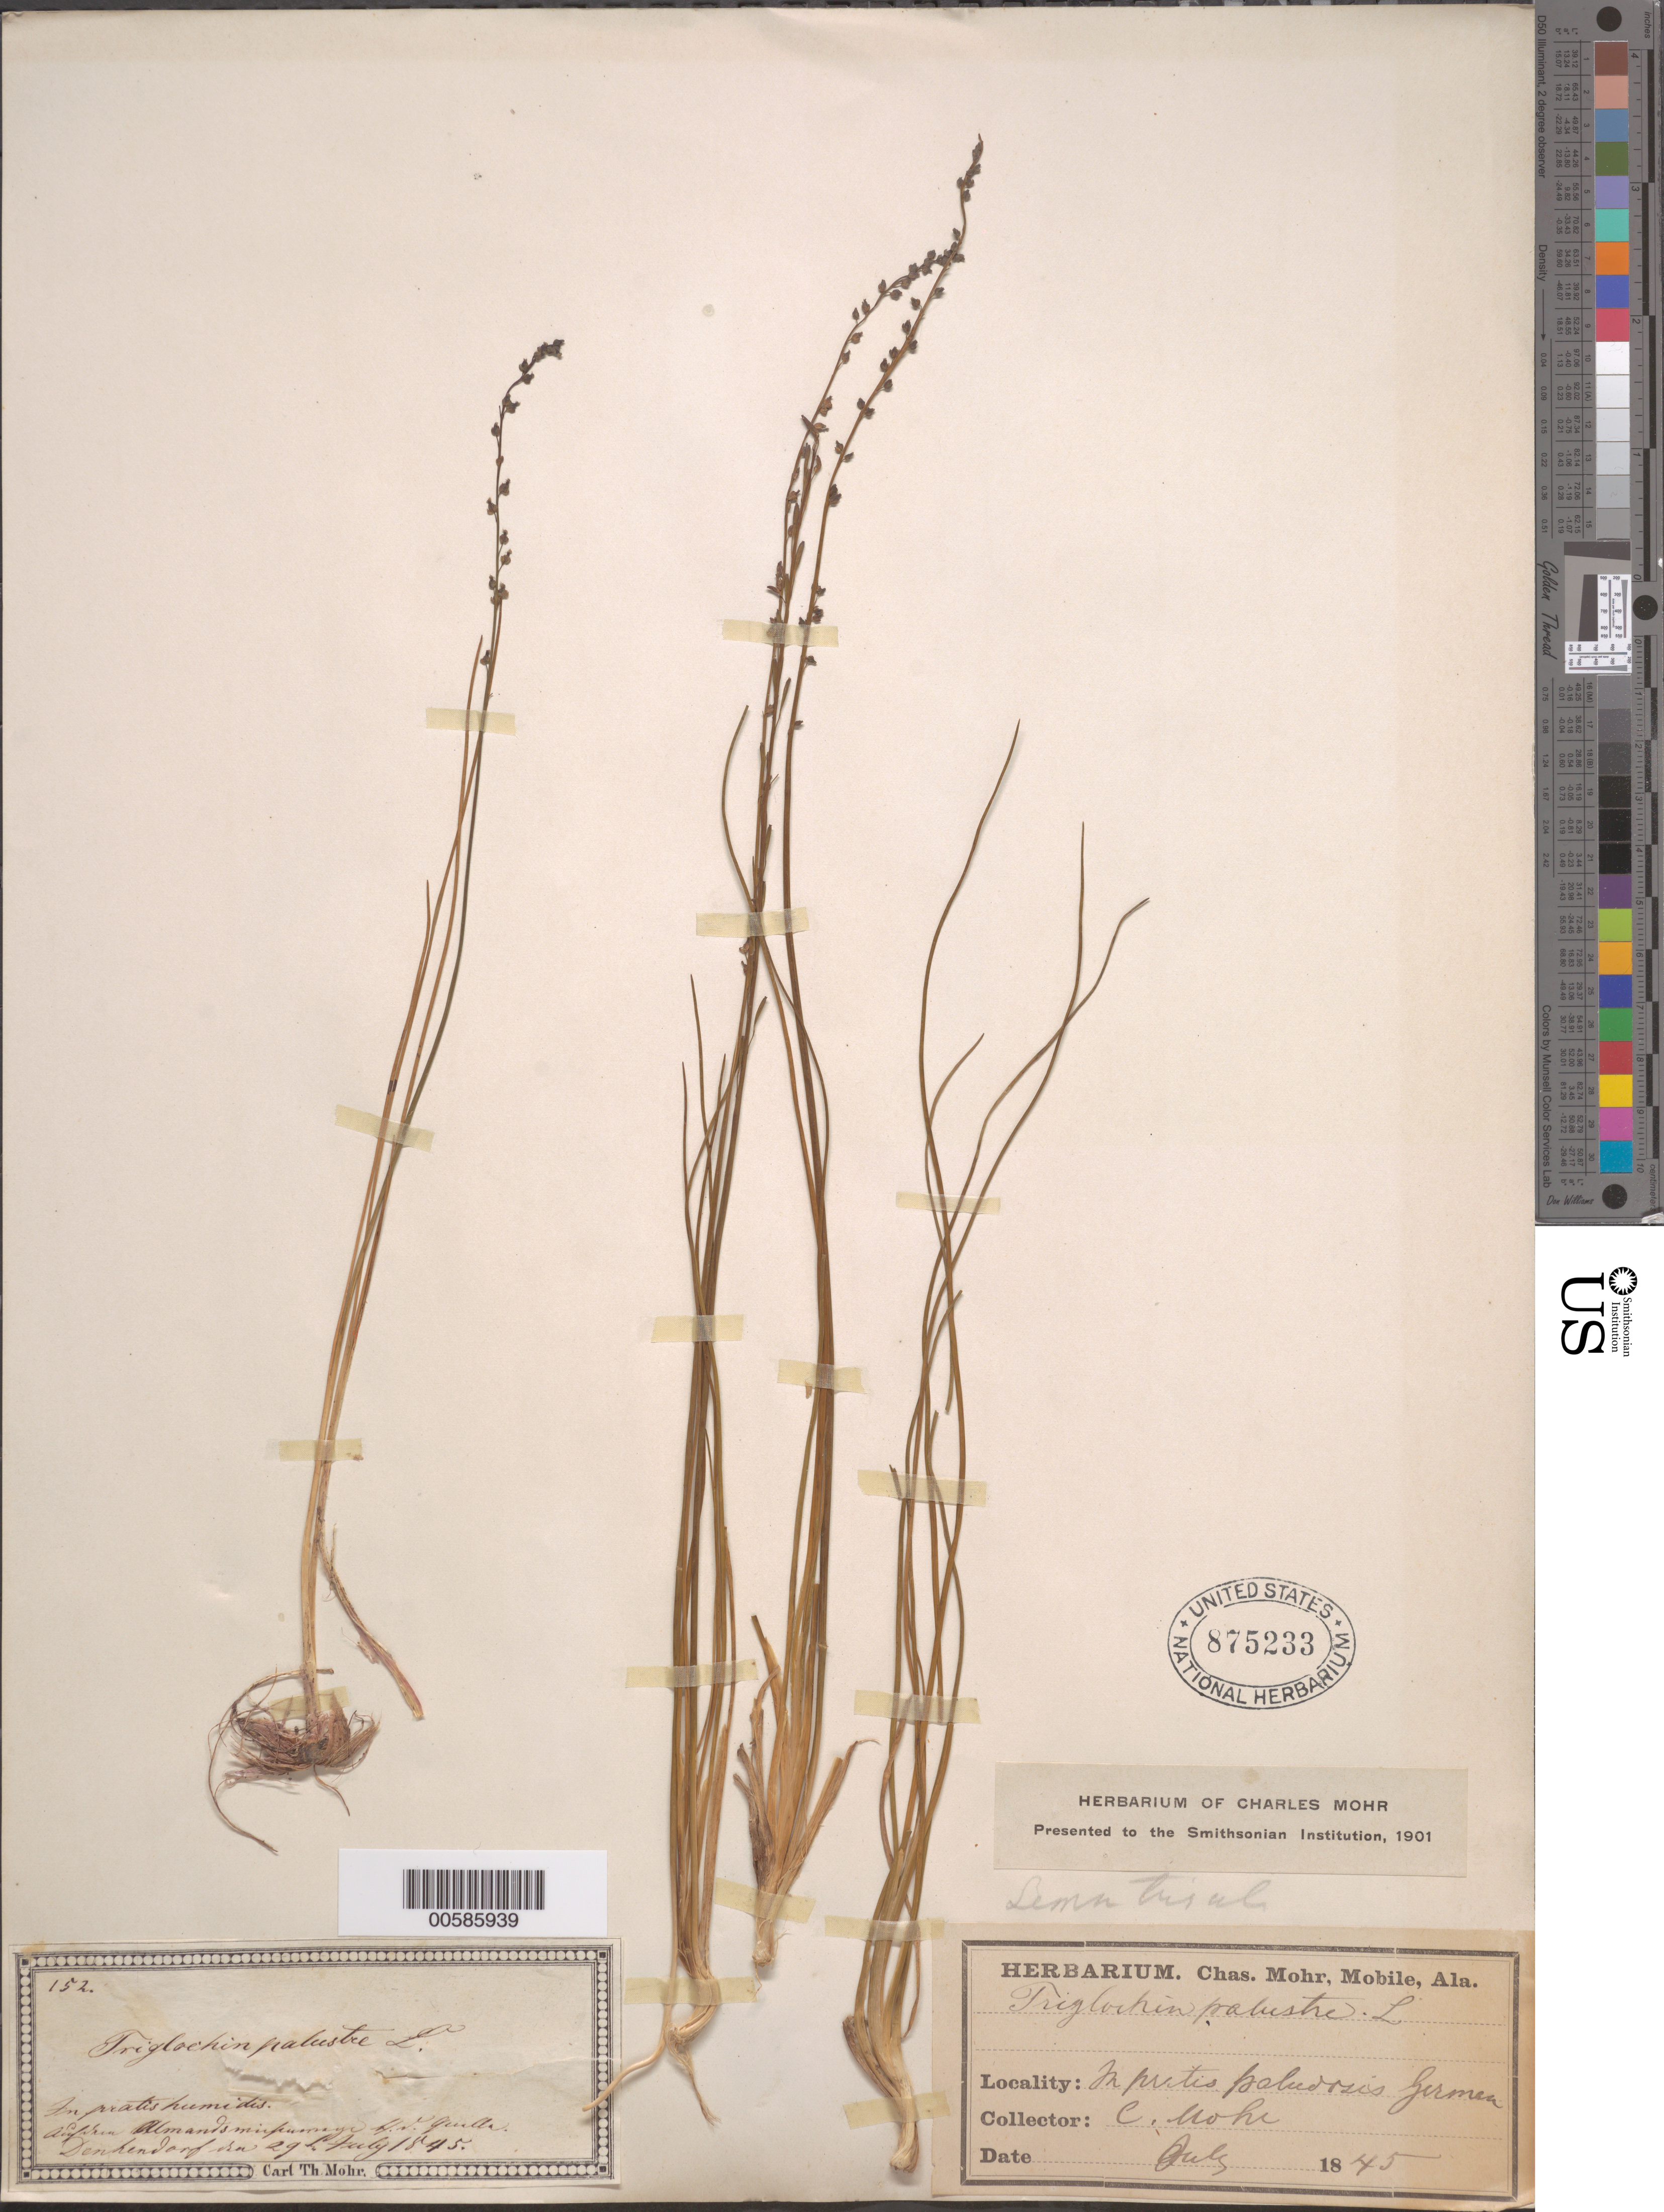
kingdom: Plantae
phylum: Tracheophyta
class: Liliopsida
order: Alismatales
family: Juncaginaceae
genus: Triglochin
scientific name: Triglochin palustris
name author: L.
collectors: C. T. Mohr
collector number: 152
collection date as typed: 29 Jul 1845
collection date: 1845-07-29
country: Germany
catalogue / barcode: US 875233